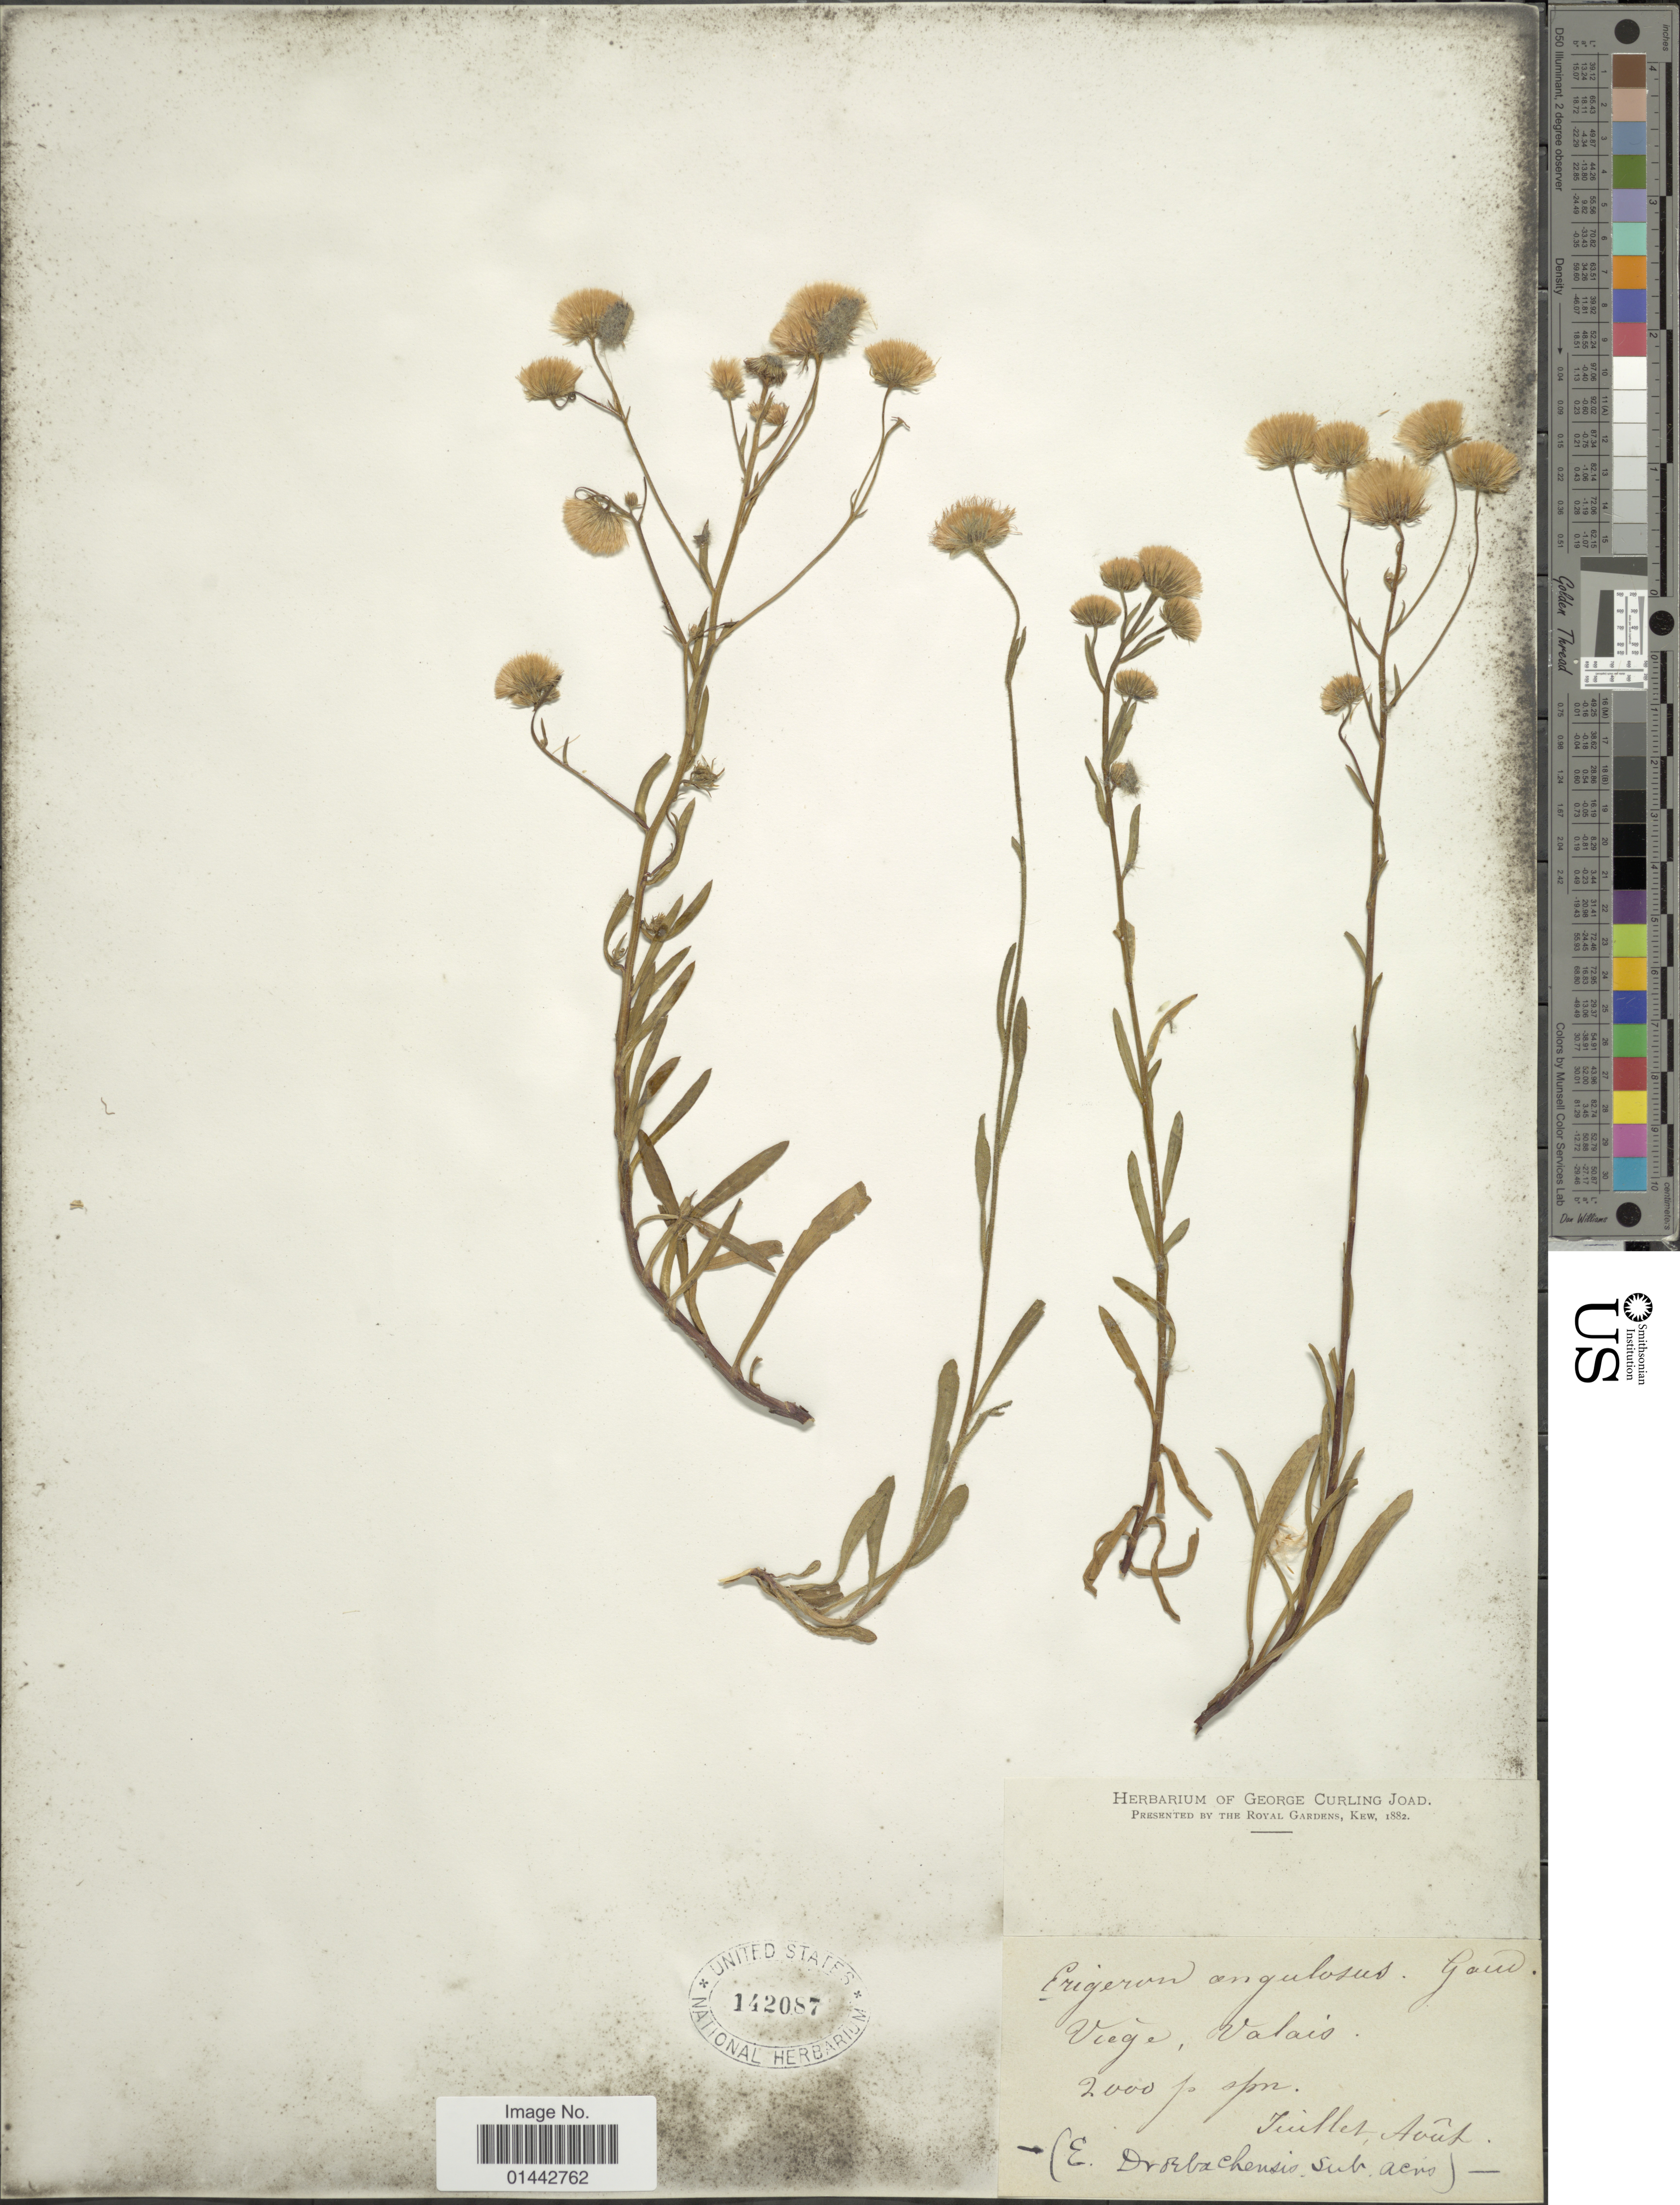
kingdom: Plantae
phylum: Tracheophyta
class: Magnoliopsida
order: Asterales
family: Asteraceae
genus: Erigeron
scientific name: Erigeron drobachiense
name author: O.F. Müll.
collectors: ex herb. George Curling Joad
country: Switzerland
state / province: Valais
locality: Viege.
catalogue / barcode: US 142087